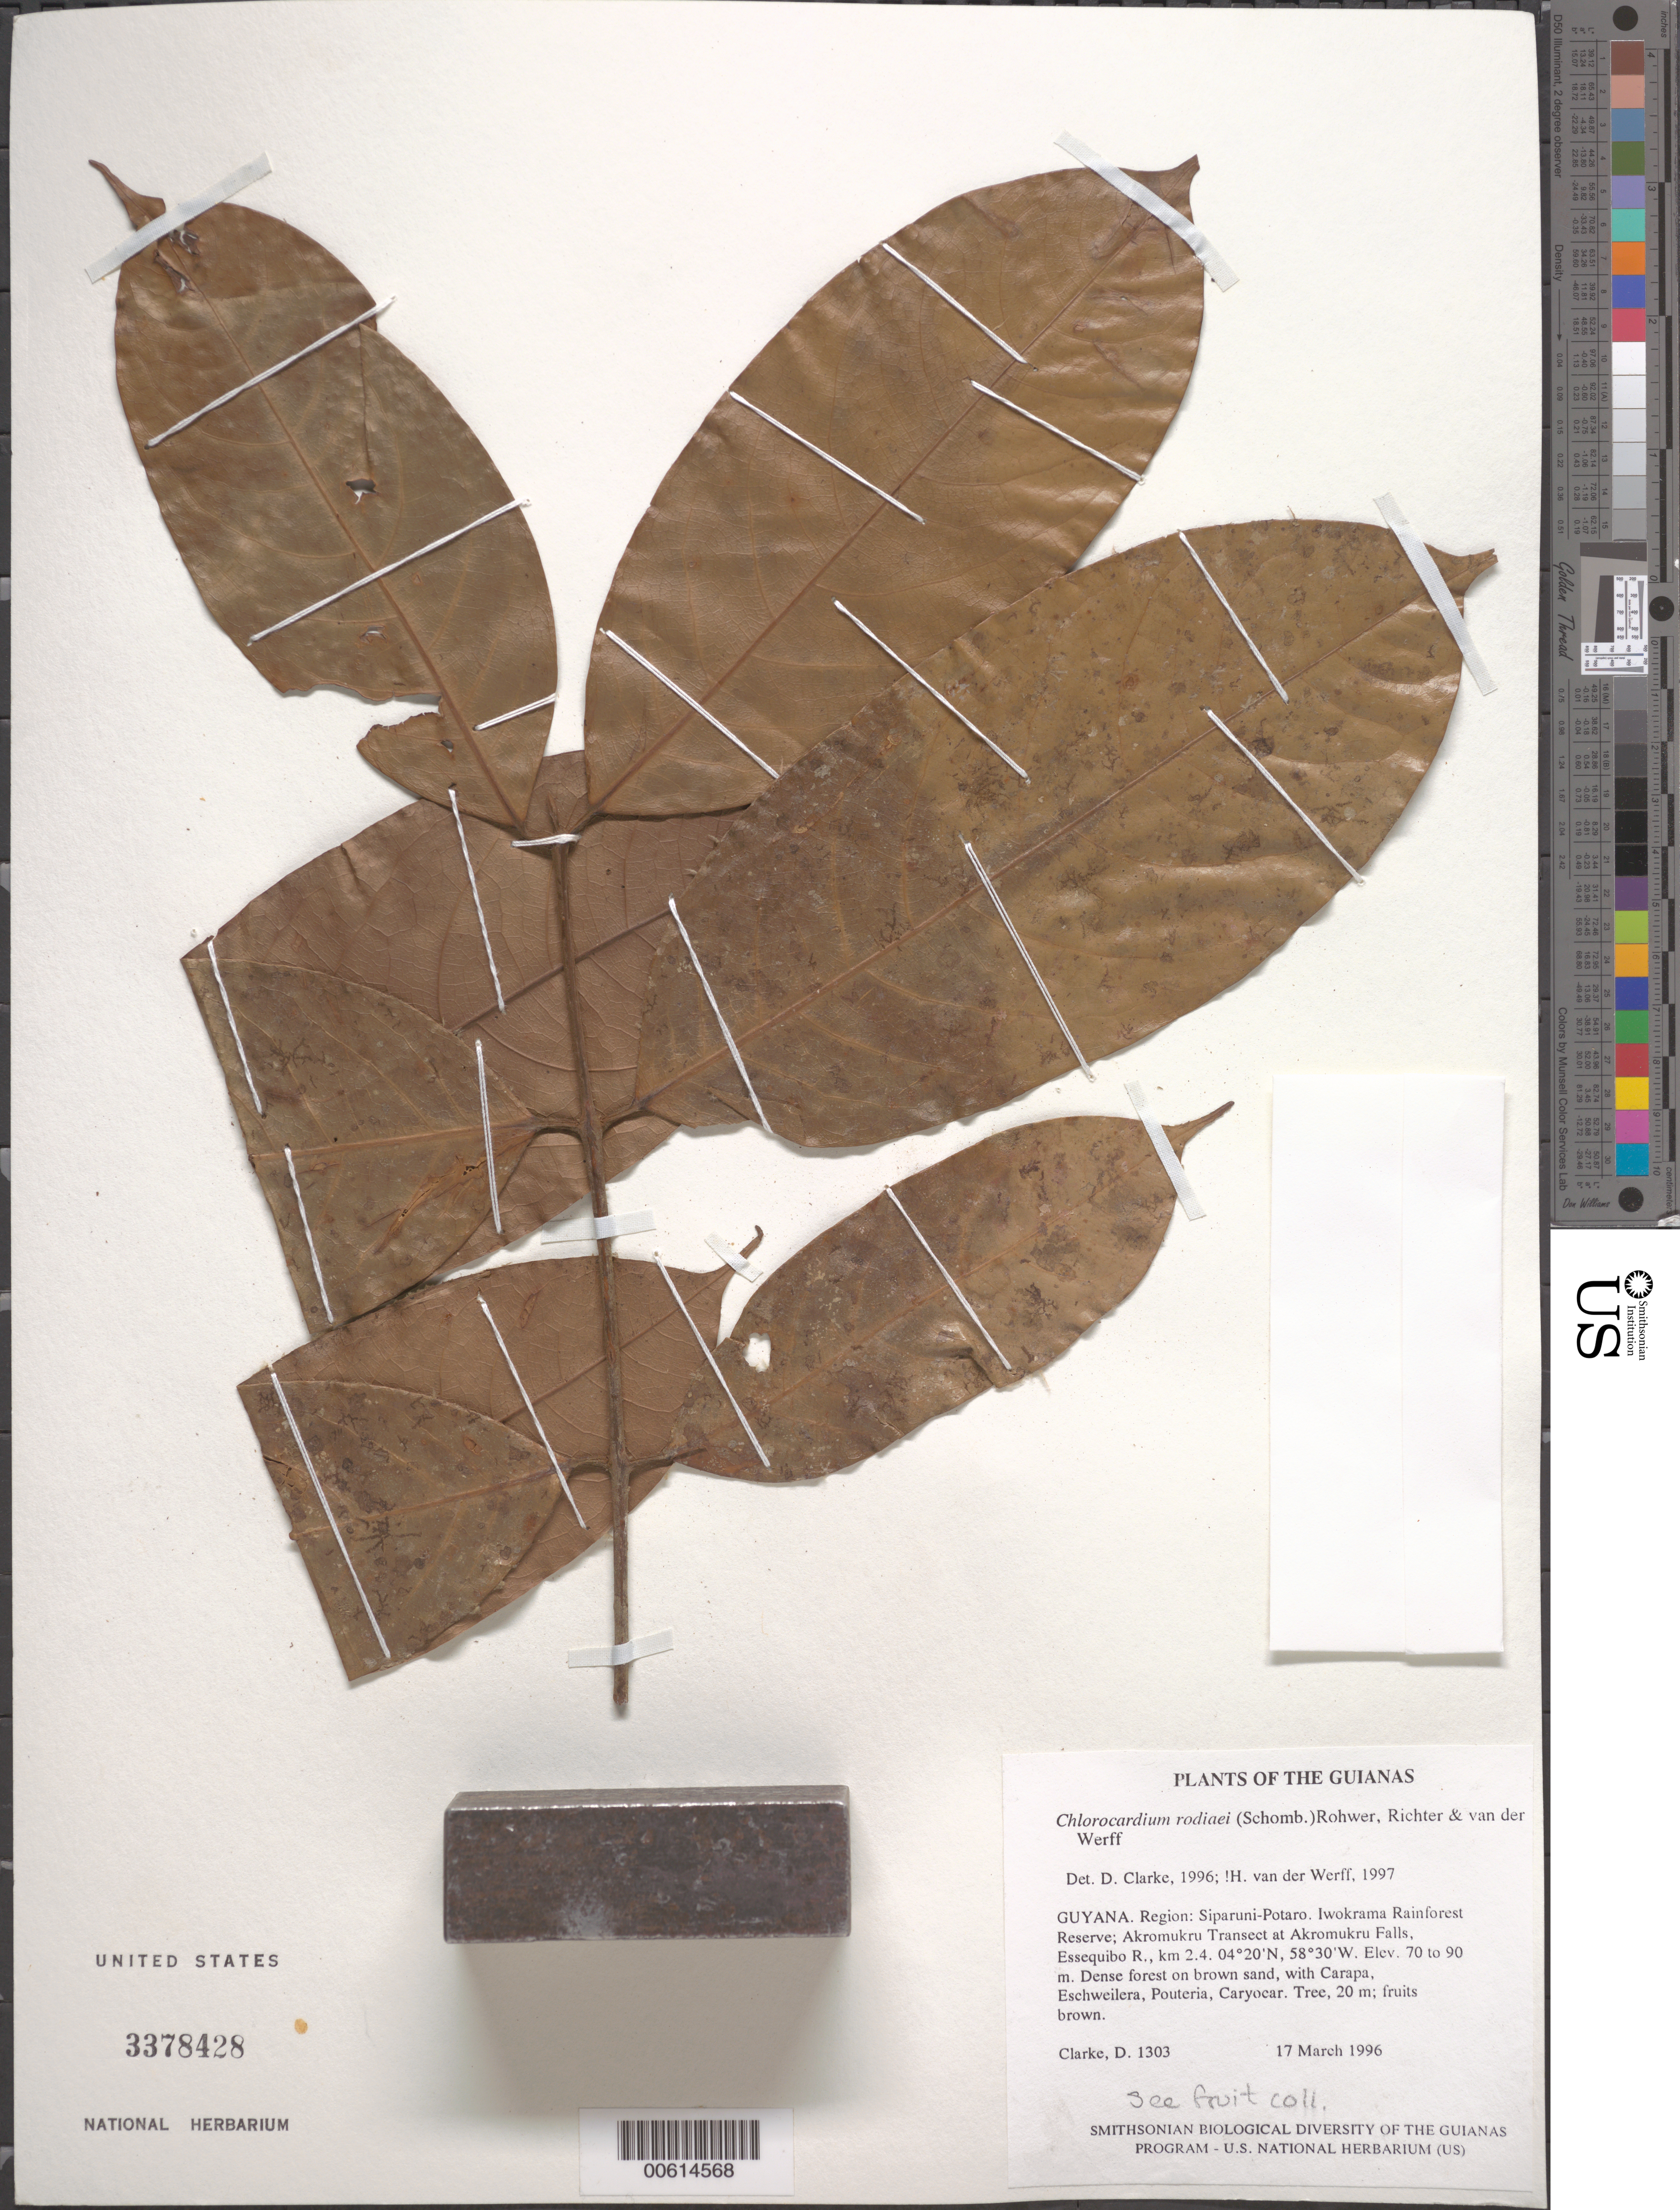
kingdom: Plantae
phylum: Tracheophyta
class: Magnoliopsida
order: Laurales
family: Lauraceae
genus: Chlorocardium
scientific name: Chlorocardium rodiei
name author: (R.H. Schomb.) Rohwer et al.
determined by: van der Werff, H., (MO), Missouri Botanical Garden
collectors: H. D. Clarke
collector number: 1303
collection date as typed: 17 March 1996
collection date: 1996-03-17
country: Guyana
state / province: Potaro-Siparuni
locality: Iwokrama Rainforest Reserve; Akromukru Transect at Akromukru Falls, Essequibo R., km 2.4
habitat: Dense forest on brown sand, with Carapa, Eschweilera, Pouteria, Caryocar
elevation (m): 70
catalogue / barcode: US 3378428